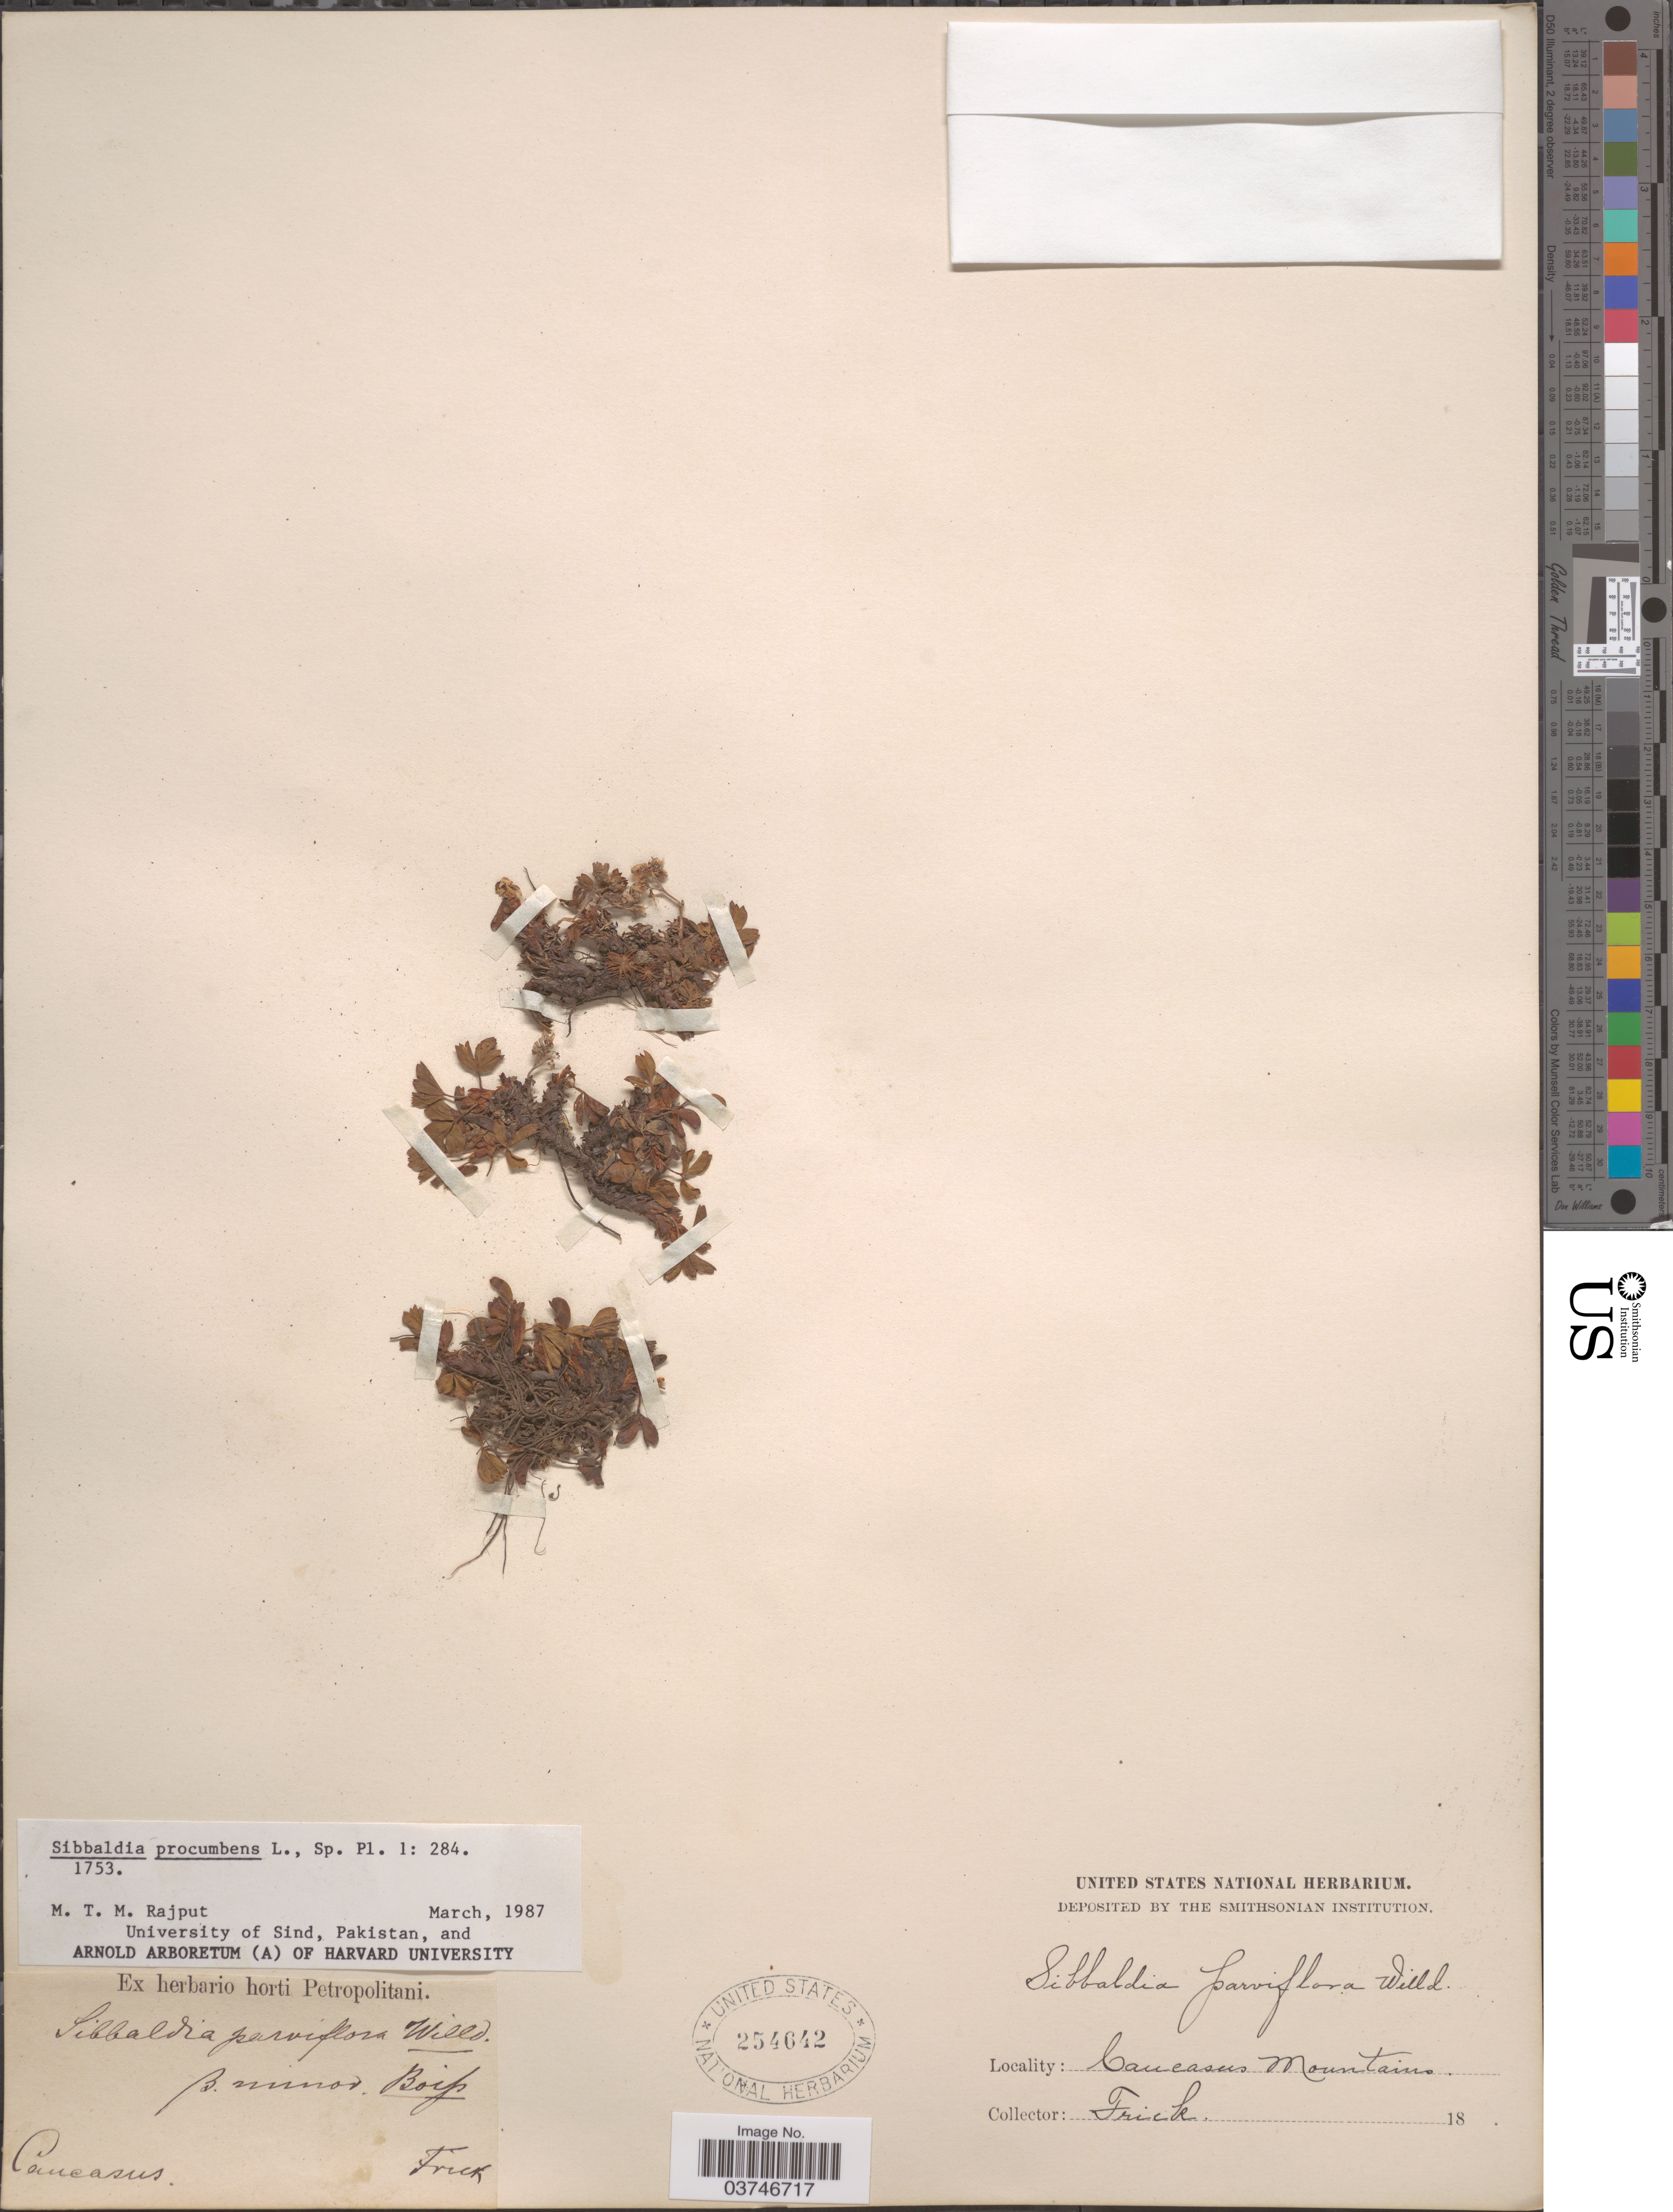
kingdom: Plantae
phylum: Tracheophyta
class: Magnoliopsida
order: Rosales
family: Rosaceae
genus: Sibbaldia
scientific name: Sibbaldia procumbens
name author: L.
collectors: Frick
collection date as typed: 18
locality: Caucasus Mountains. Caucasus.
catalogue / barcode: US 254642